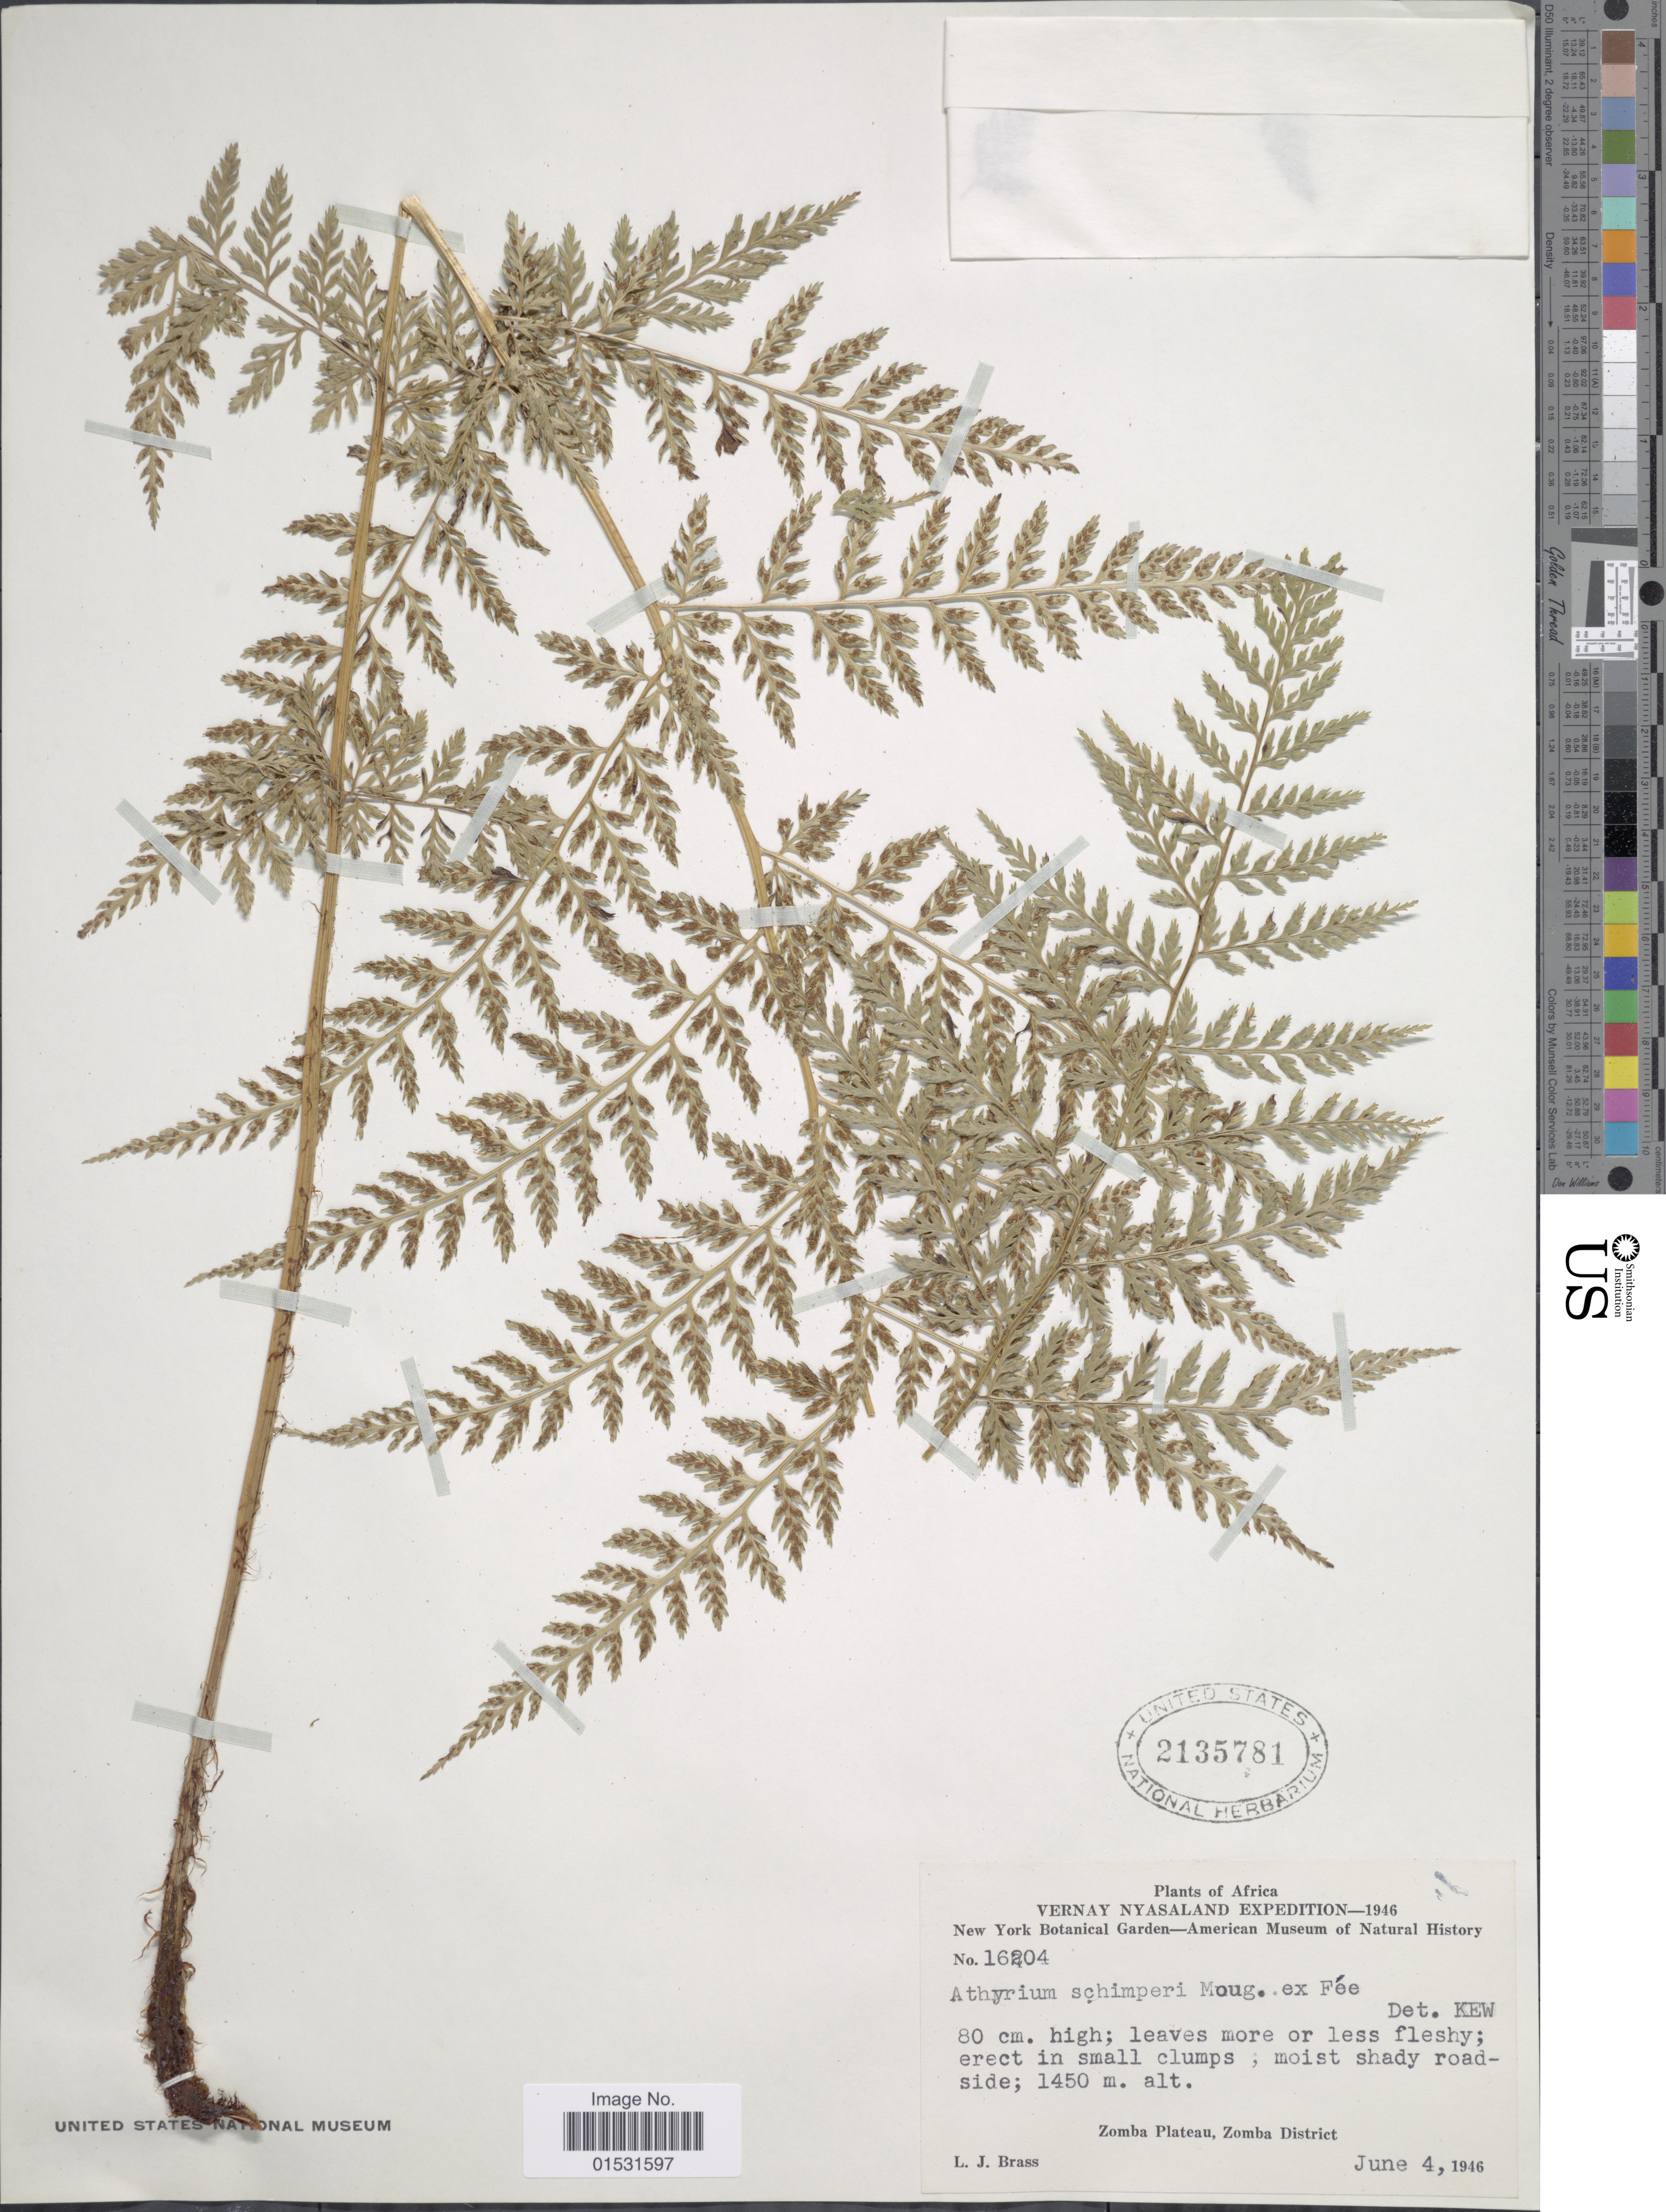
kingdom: Plantae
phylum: Tracheophyta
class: Polypodiopsida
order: Polypodiales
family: Athyriaceae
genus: Athyrium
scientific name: Athyrium schimperi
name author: Mougeot ex Fée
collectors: L. J. Brass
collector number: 16204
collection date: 1946-06-04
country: Malawi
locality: Africa. Zomba Plateau, Zomba District. Vernay Nyasaland.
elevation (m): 1450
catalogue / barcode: US 2135781